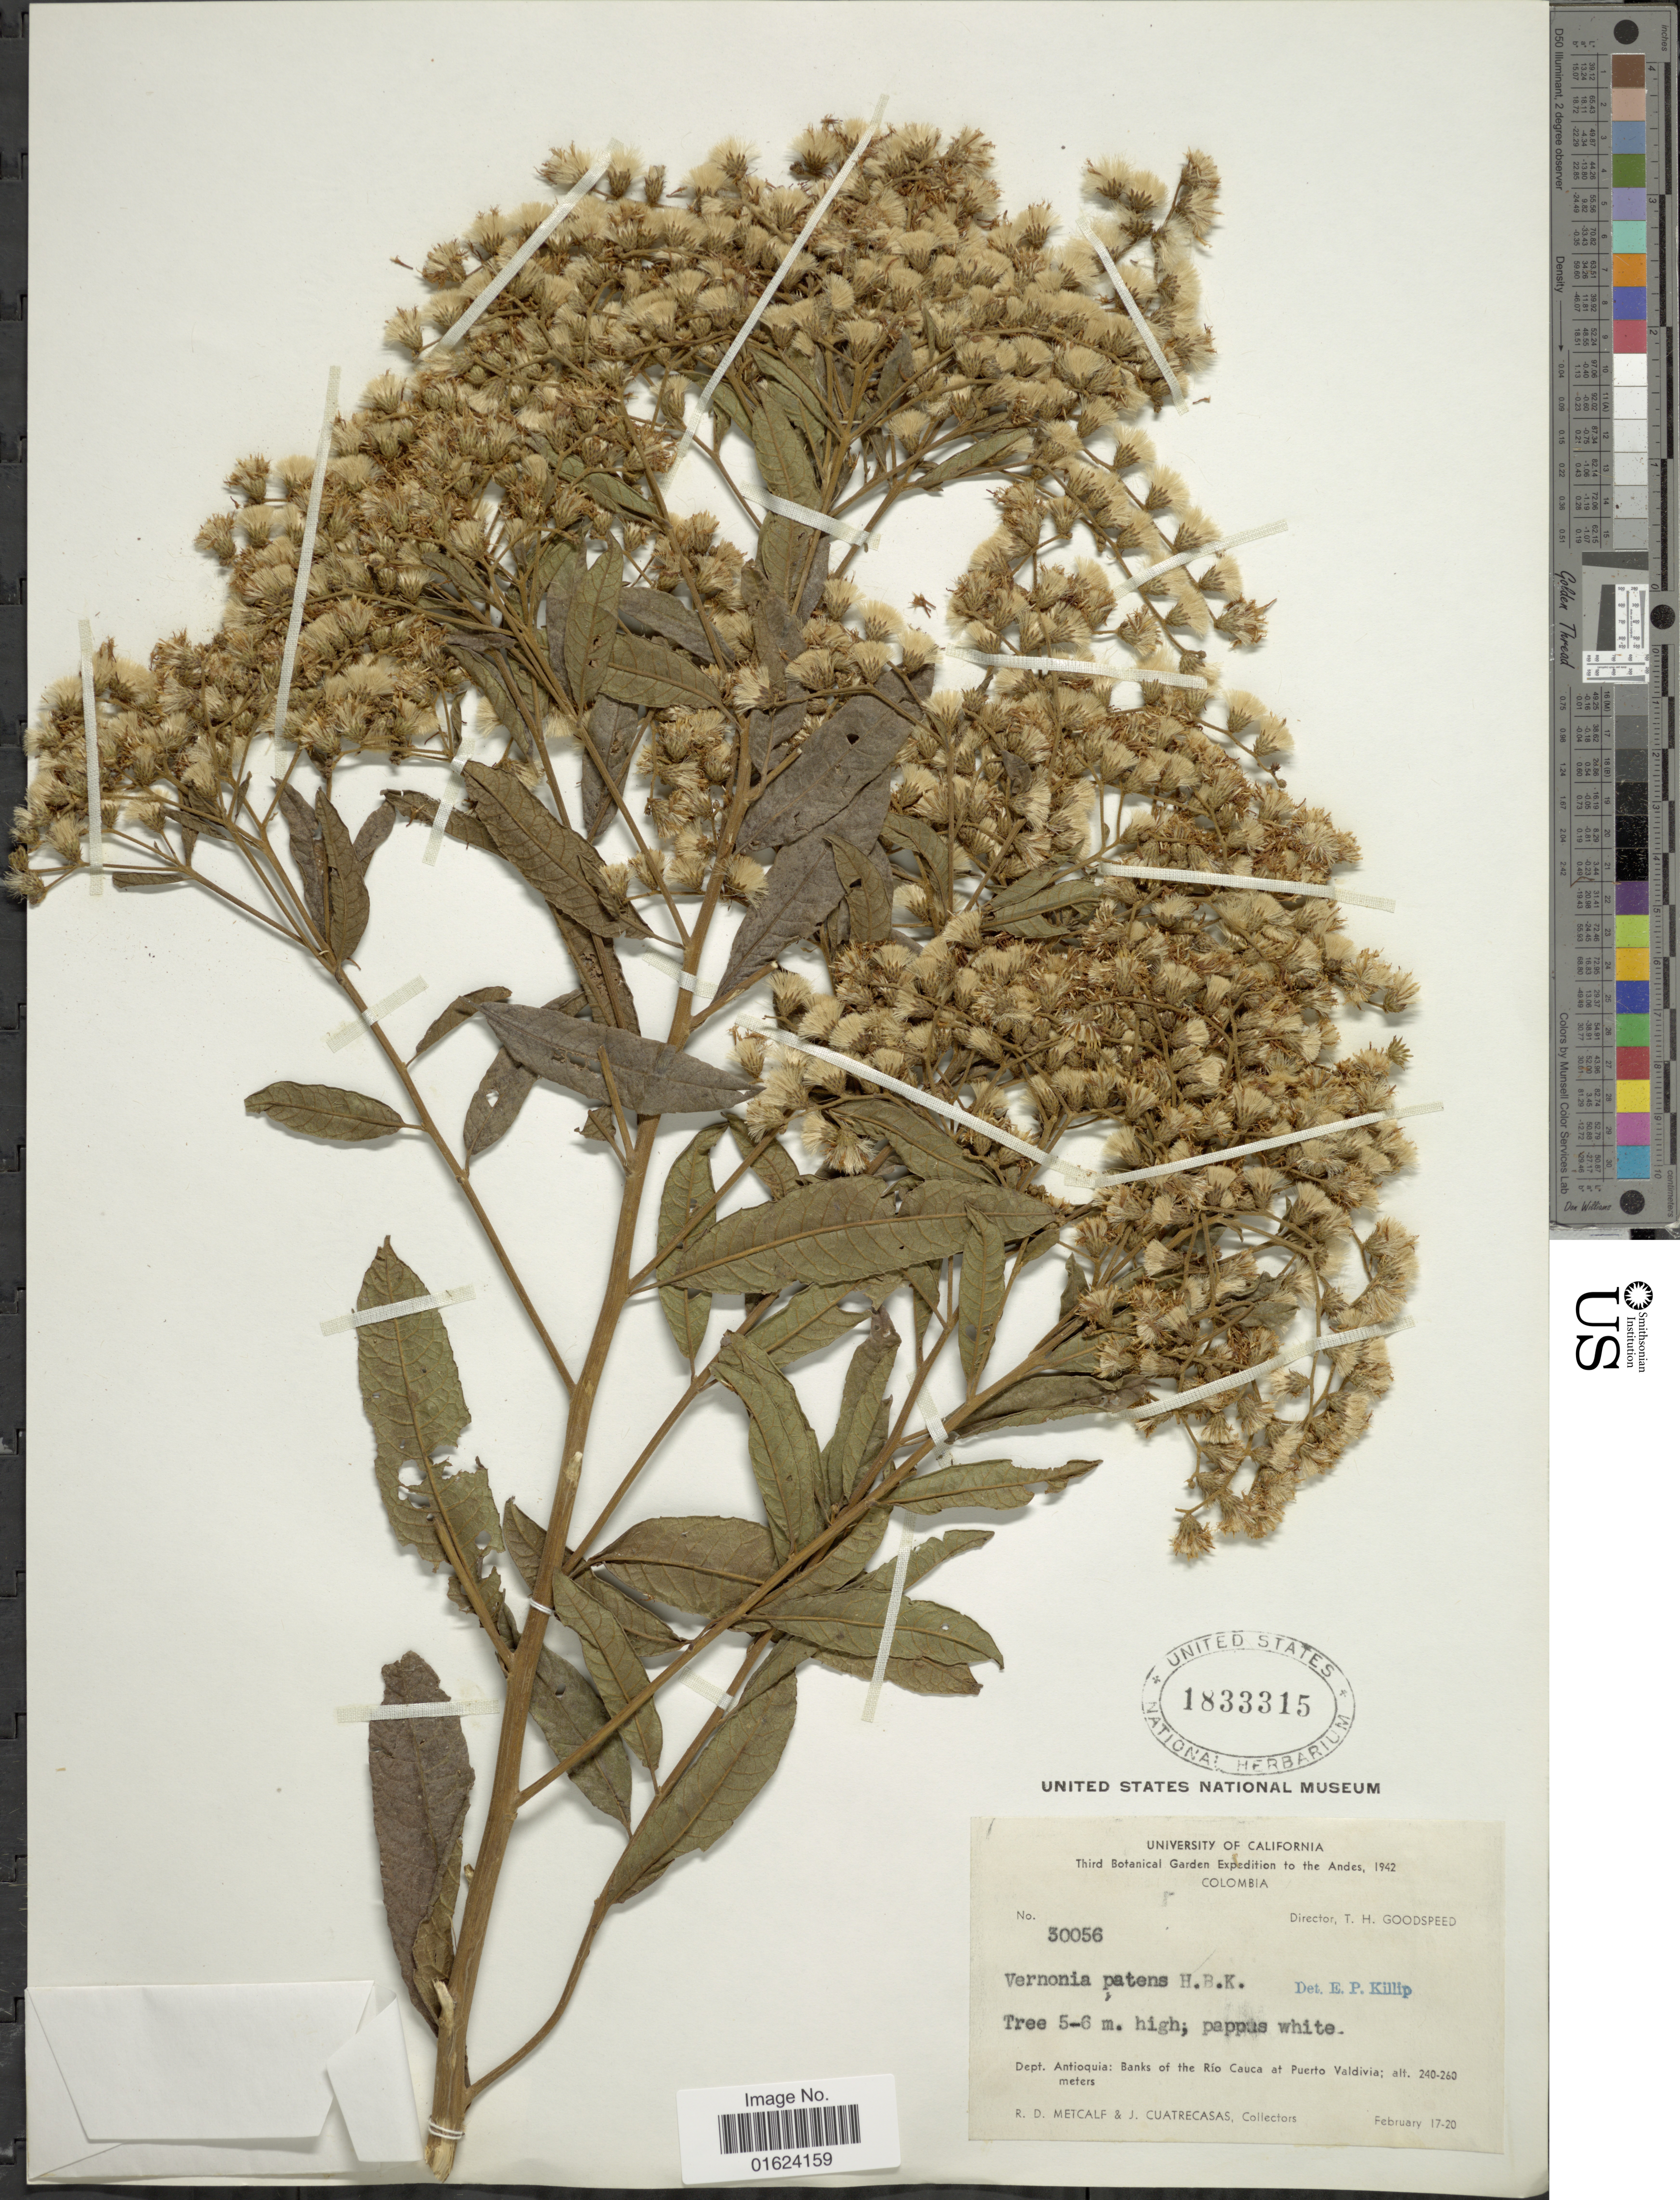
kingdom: Plantae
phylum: Tracheophyta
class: Magnoliopsida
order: Asterales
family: Asteraceae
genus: Vernonanthura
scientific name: Vernonanthura patens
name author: (Kunth) H. Rob.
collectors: R. D. Metcalf & J. Cuatrecasas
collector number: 30056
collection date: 1942-02-17/1942-02-20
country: Colombia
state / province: Antioquia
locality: Ander, Colombia. Dept. Antioquia: Banks of the Rio Cauca at Puerto Valdivia.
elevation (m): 240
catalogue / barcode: US 1833315